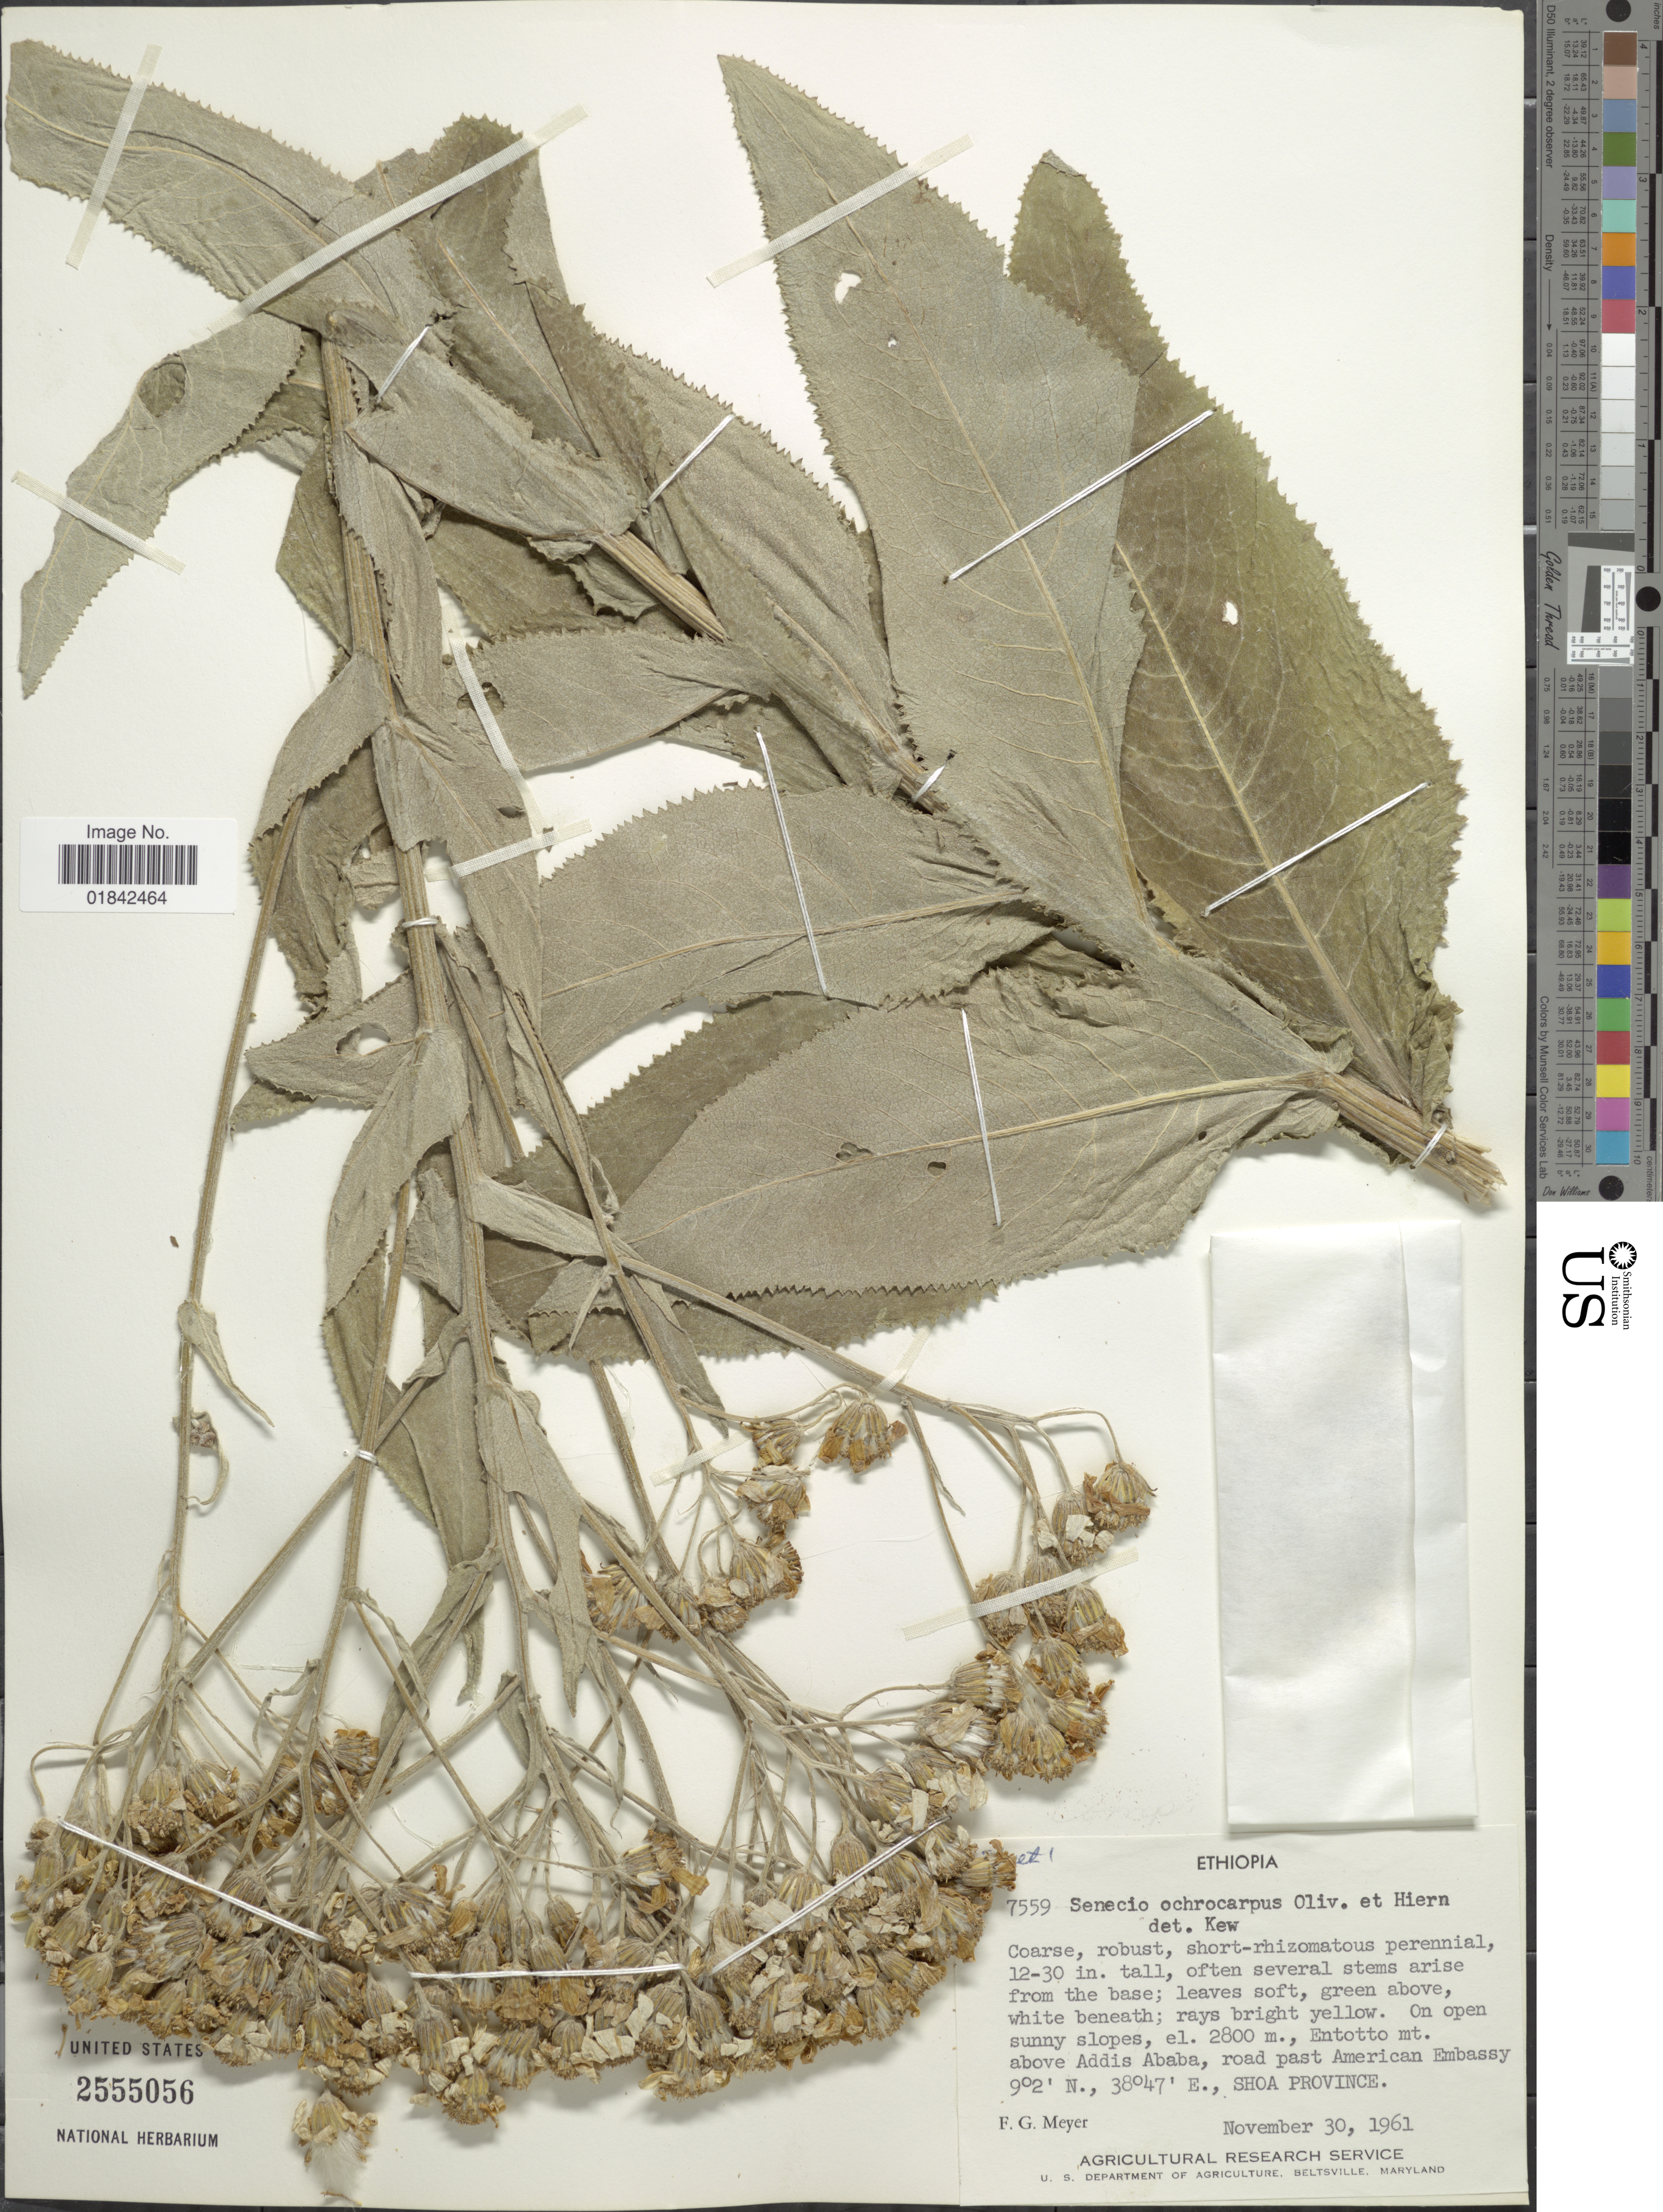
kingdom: Plantae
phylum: Tracheophyta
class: Magnoliopsida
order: Asterales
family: Asteraceae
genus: Senecio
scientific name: Senecio ochrocarpus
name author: Oliv. & Hieron.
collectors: F. G. Meyer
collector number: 7559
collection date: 1961-11-30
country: Ethiopia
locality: Entotto mt., above Addis Ababa, road past American Embassy, Shoa Province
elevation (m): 2500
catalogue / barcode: US 2555056